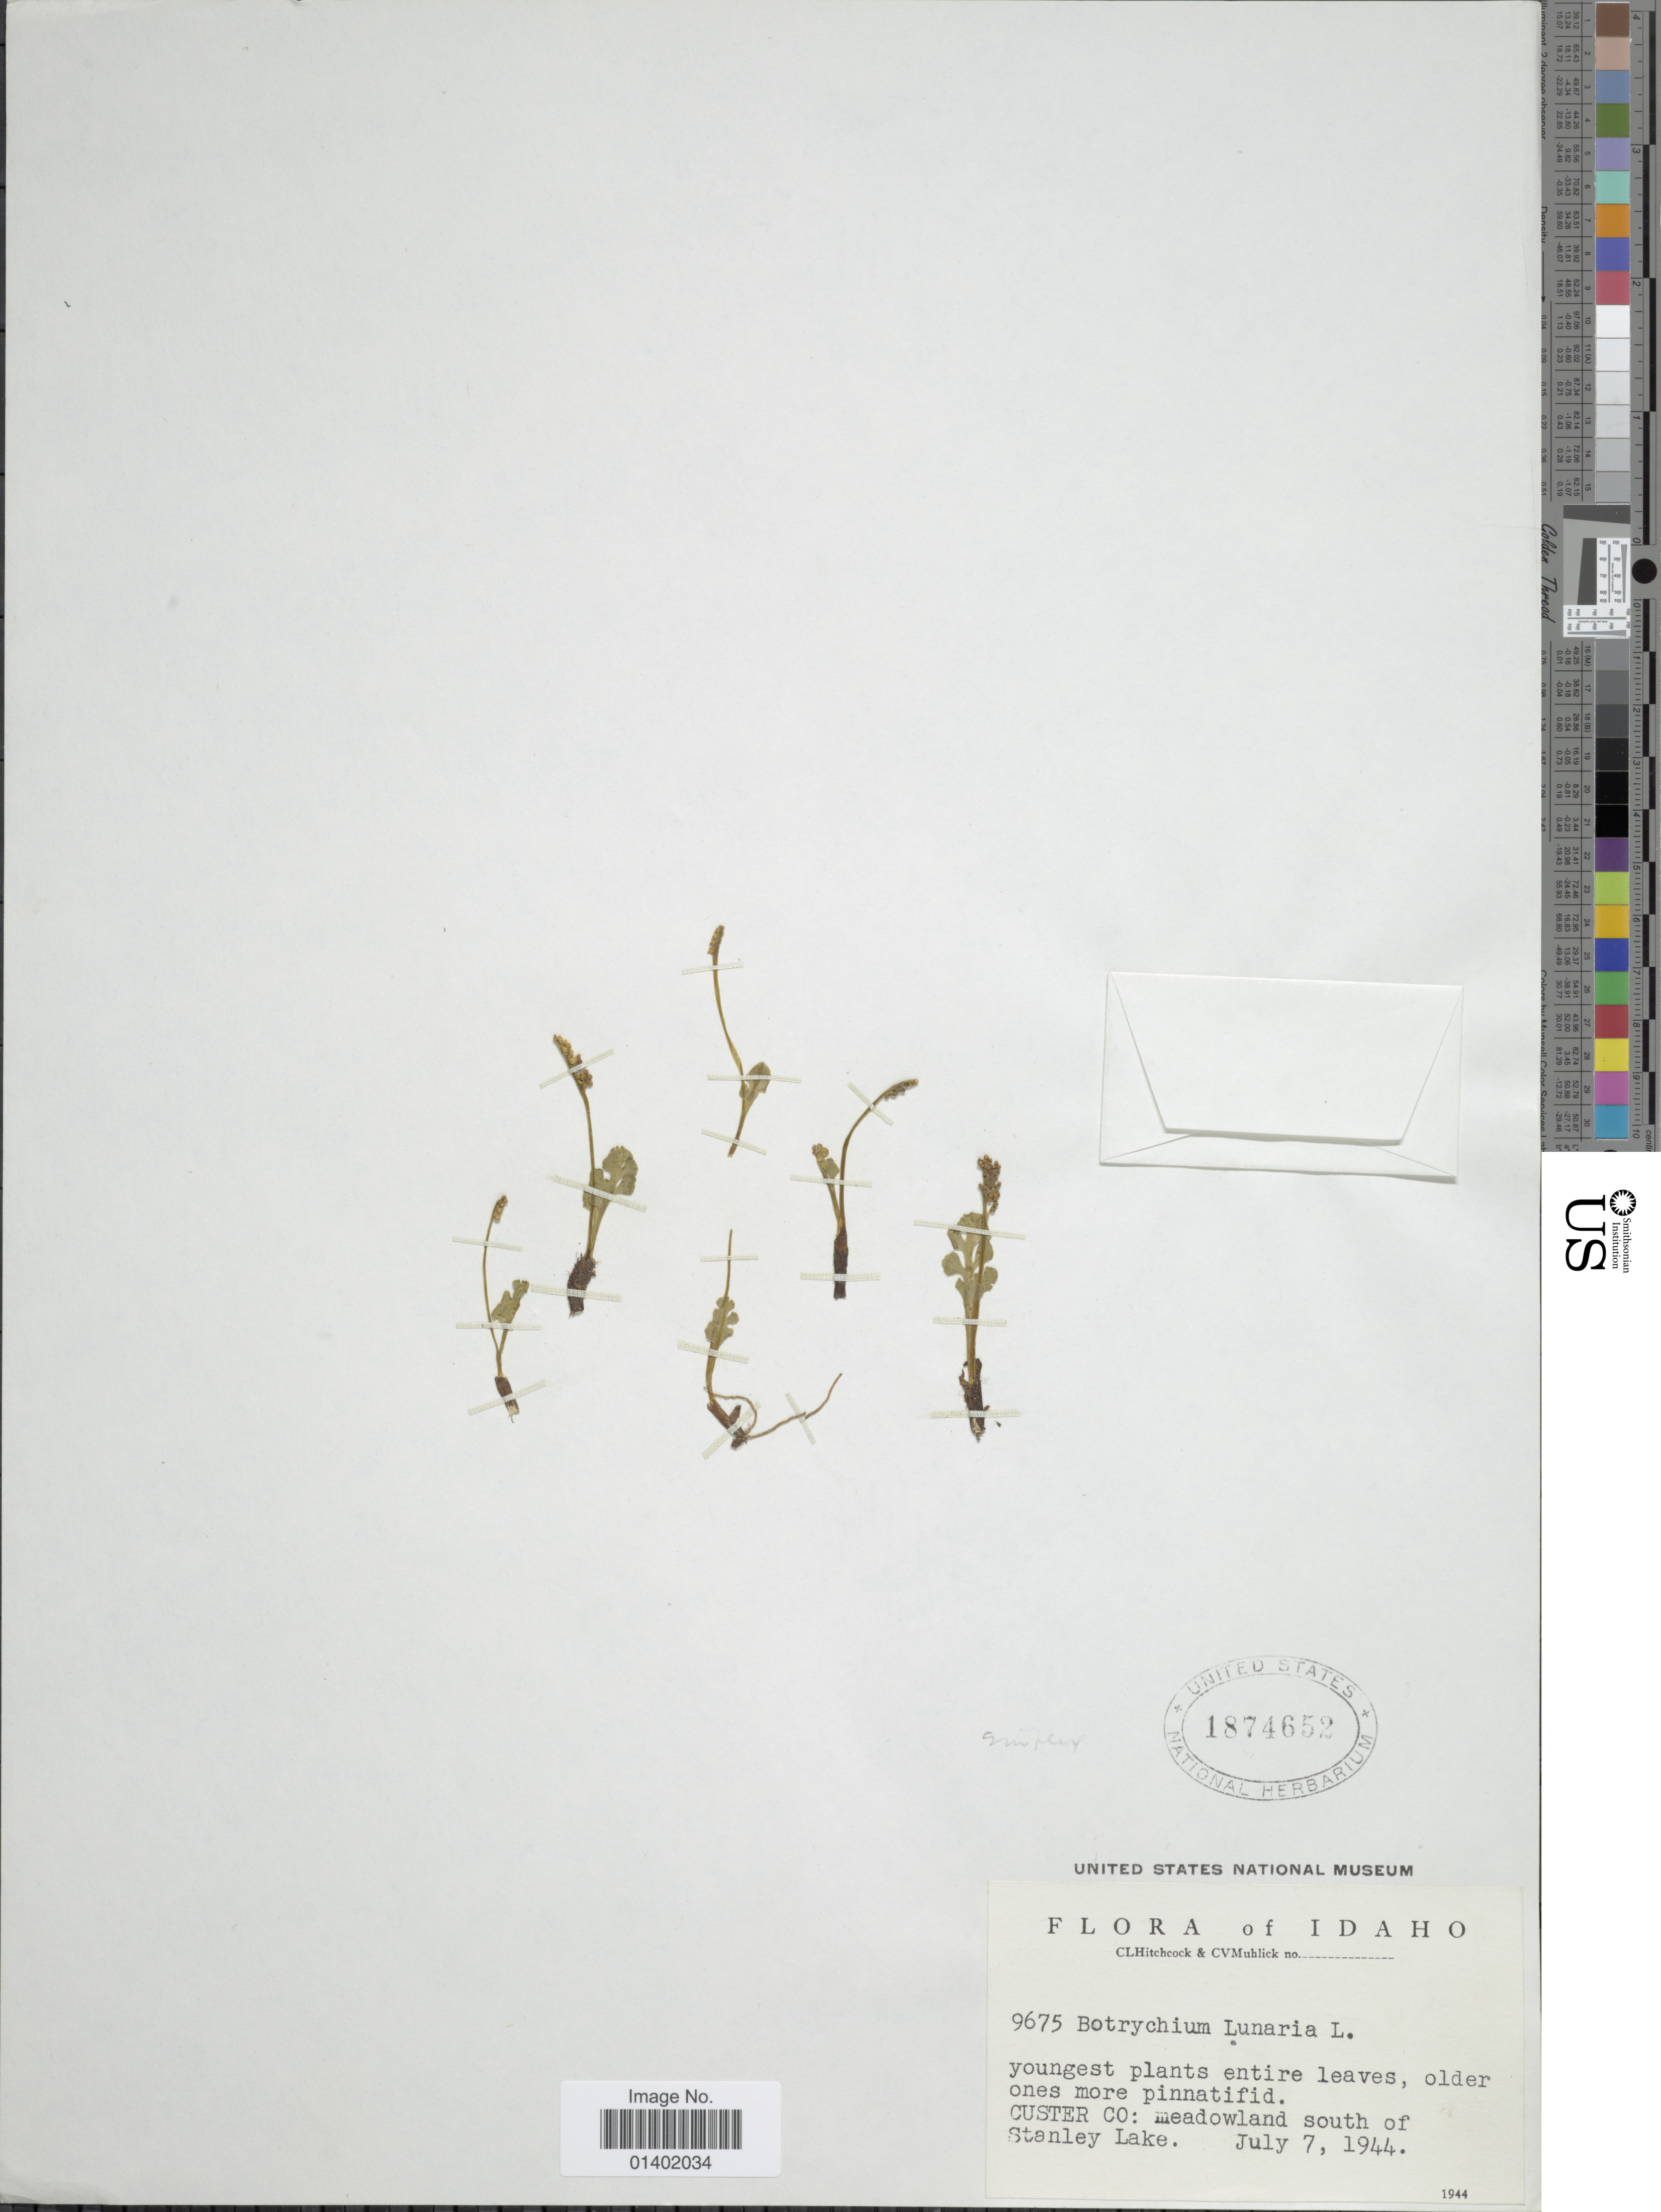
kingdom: Plantae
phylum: Tracheophyta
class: Polypodiopsida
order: Ophioglossales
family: Ophioglossaceae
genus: Botrychium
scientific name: Botrychium lunaria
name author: (L.) Sw.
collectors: S. T. Blake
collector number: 9675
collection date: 1944-07-07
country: United States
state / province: Idaho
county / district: Custer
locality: meadowland south of Stanley Lake.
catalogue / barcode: US 1874652